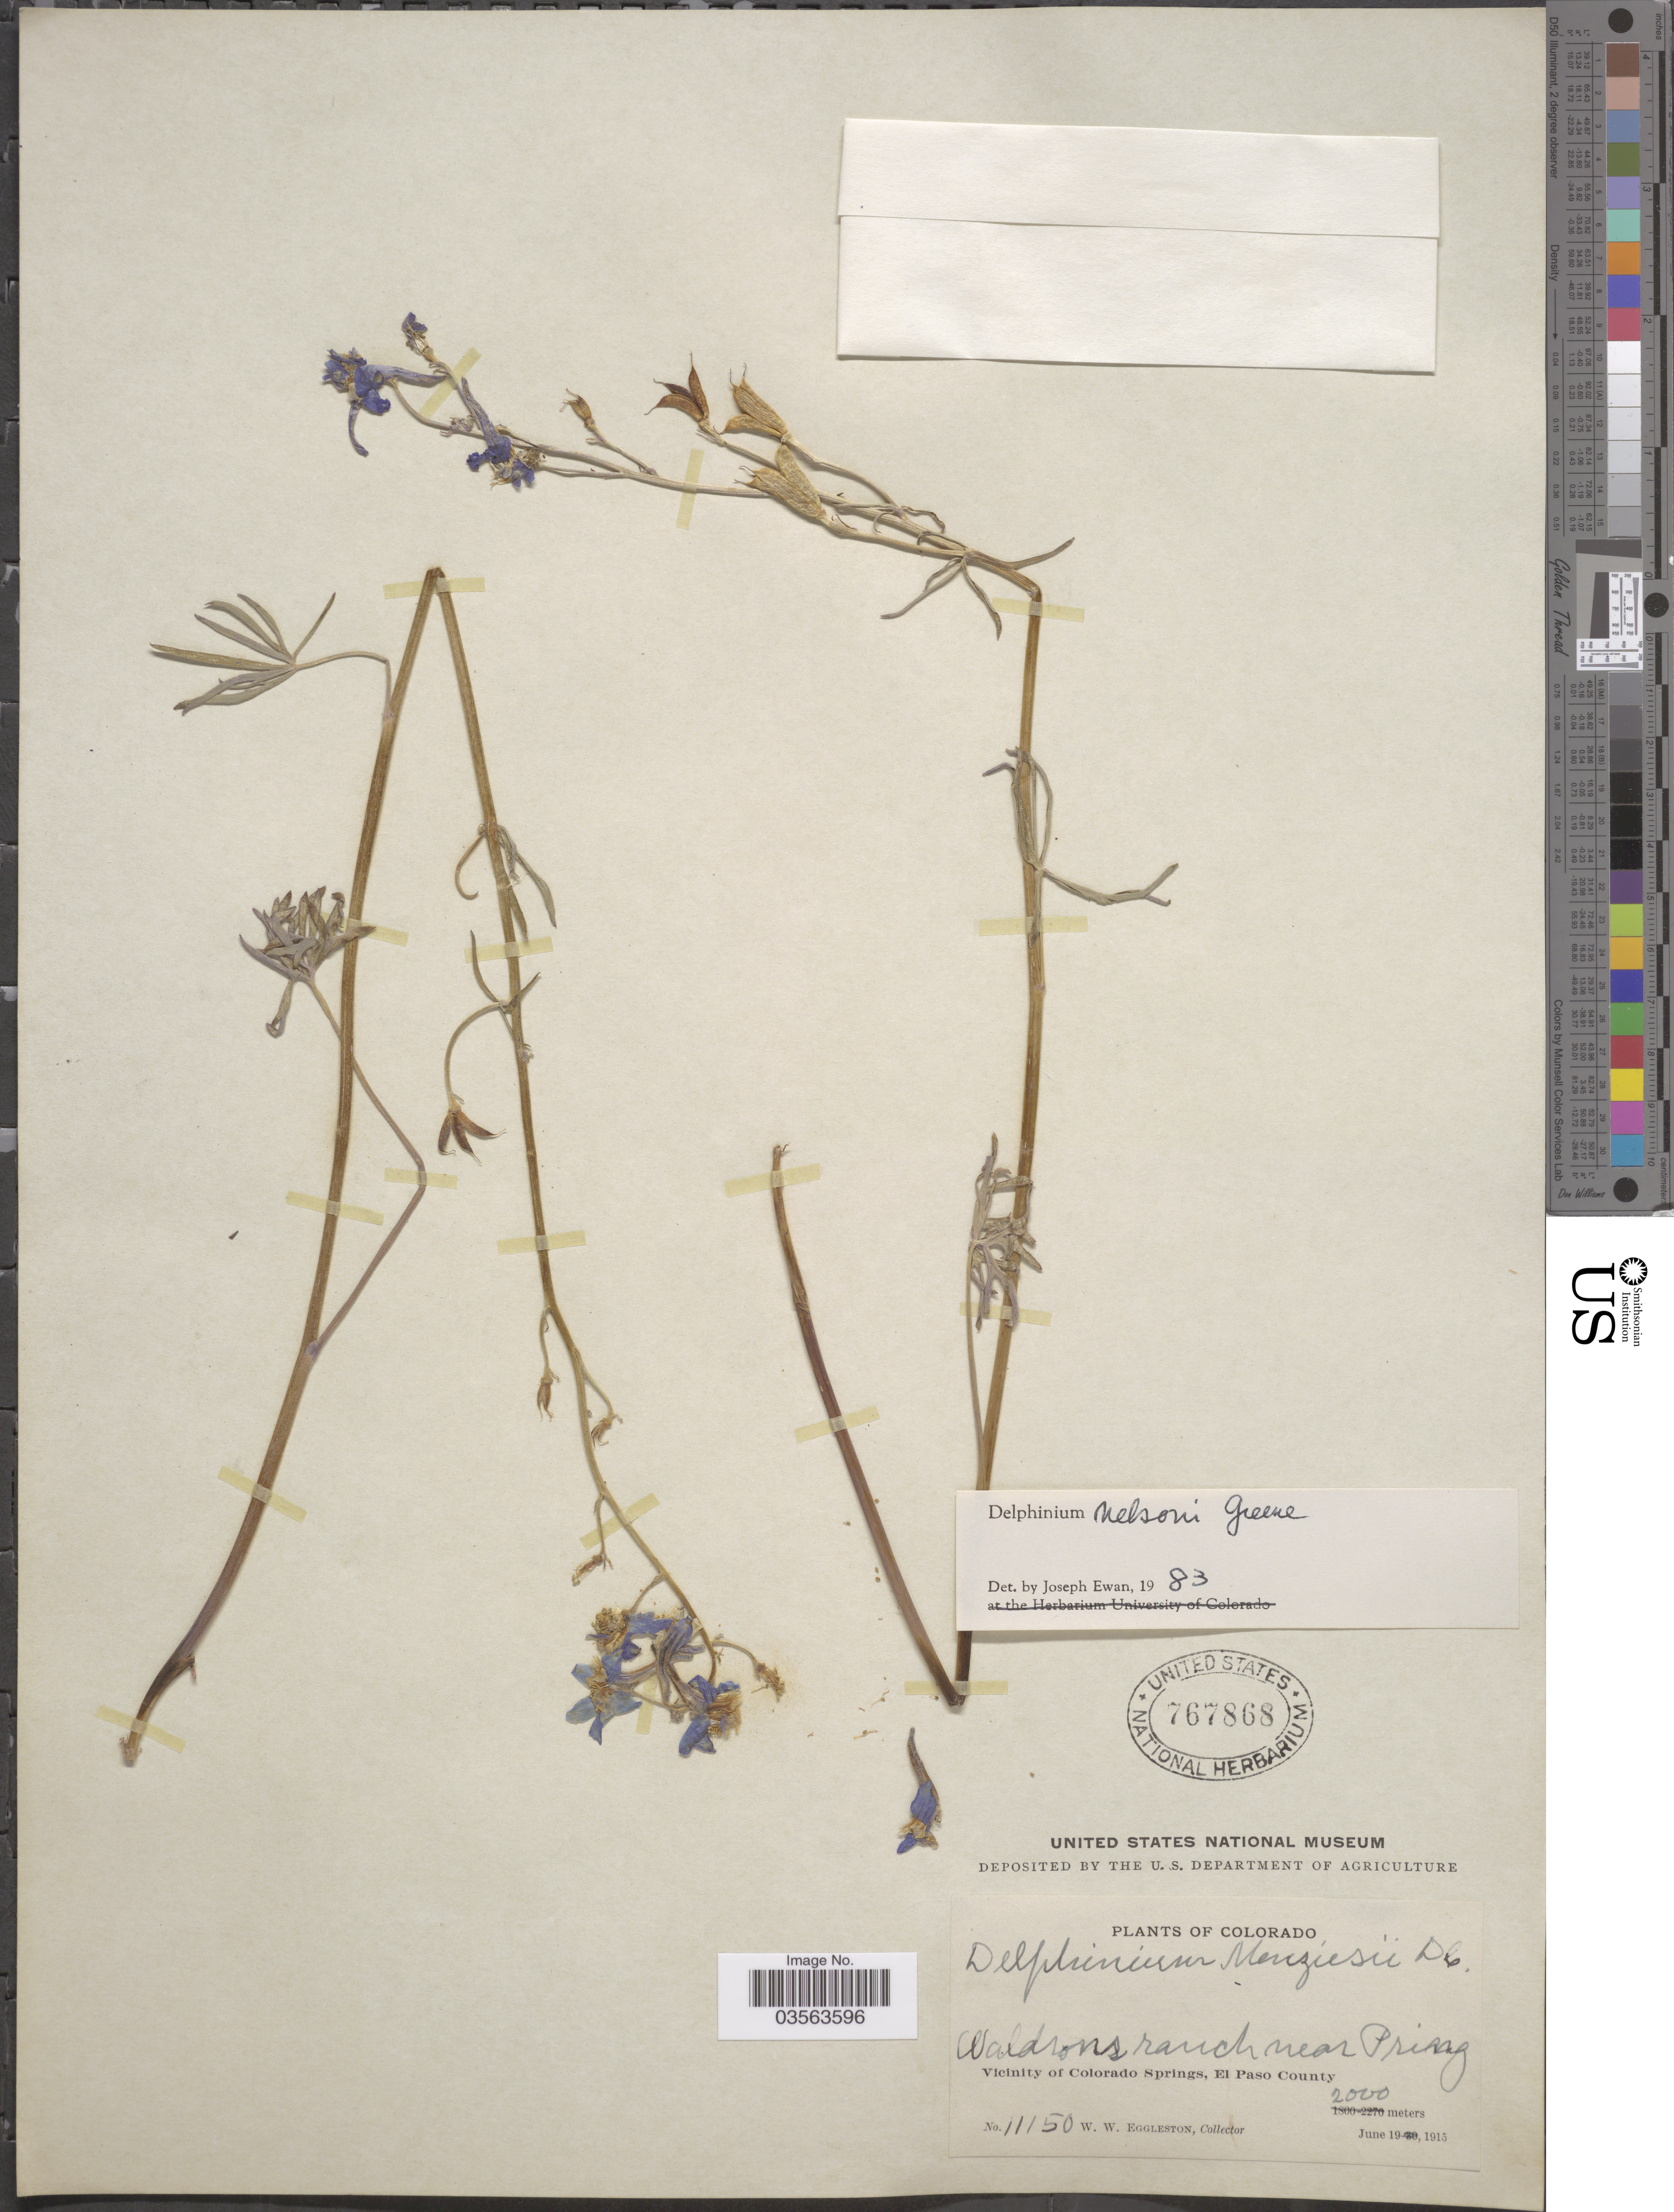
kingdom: Plantae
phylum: Tracheophyta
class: Magnoliopsida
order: Ranunculales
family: Ranunculaceae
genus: Delphinium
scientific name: Delphinium nelsonii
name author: Greene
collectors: W. W. Eggleston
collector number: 11150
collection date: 1915-06-19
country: United States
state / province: Colorado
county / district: El Paso County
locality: Waldrons ranch near Pring, Vicinity of Colorado Springs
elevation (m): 2000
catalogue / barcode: US 767868